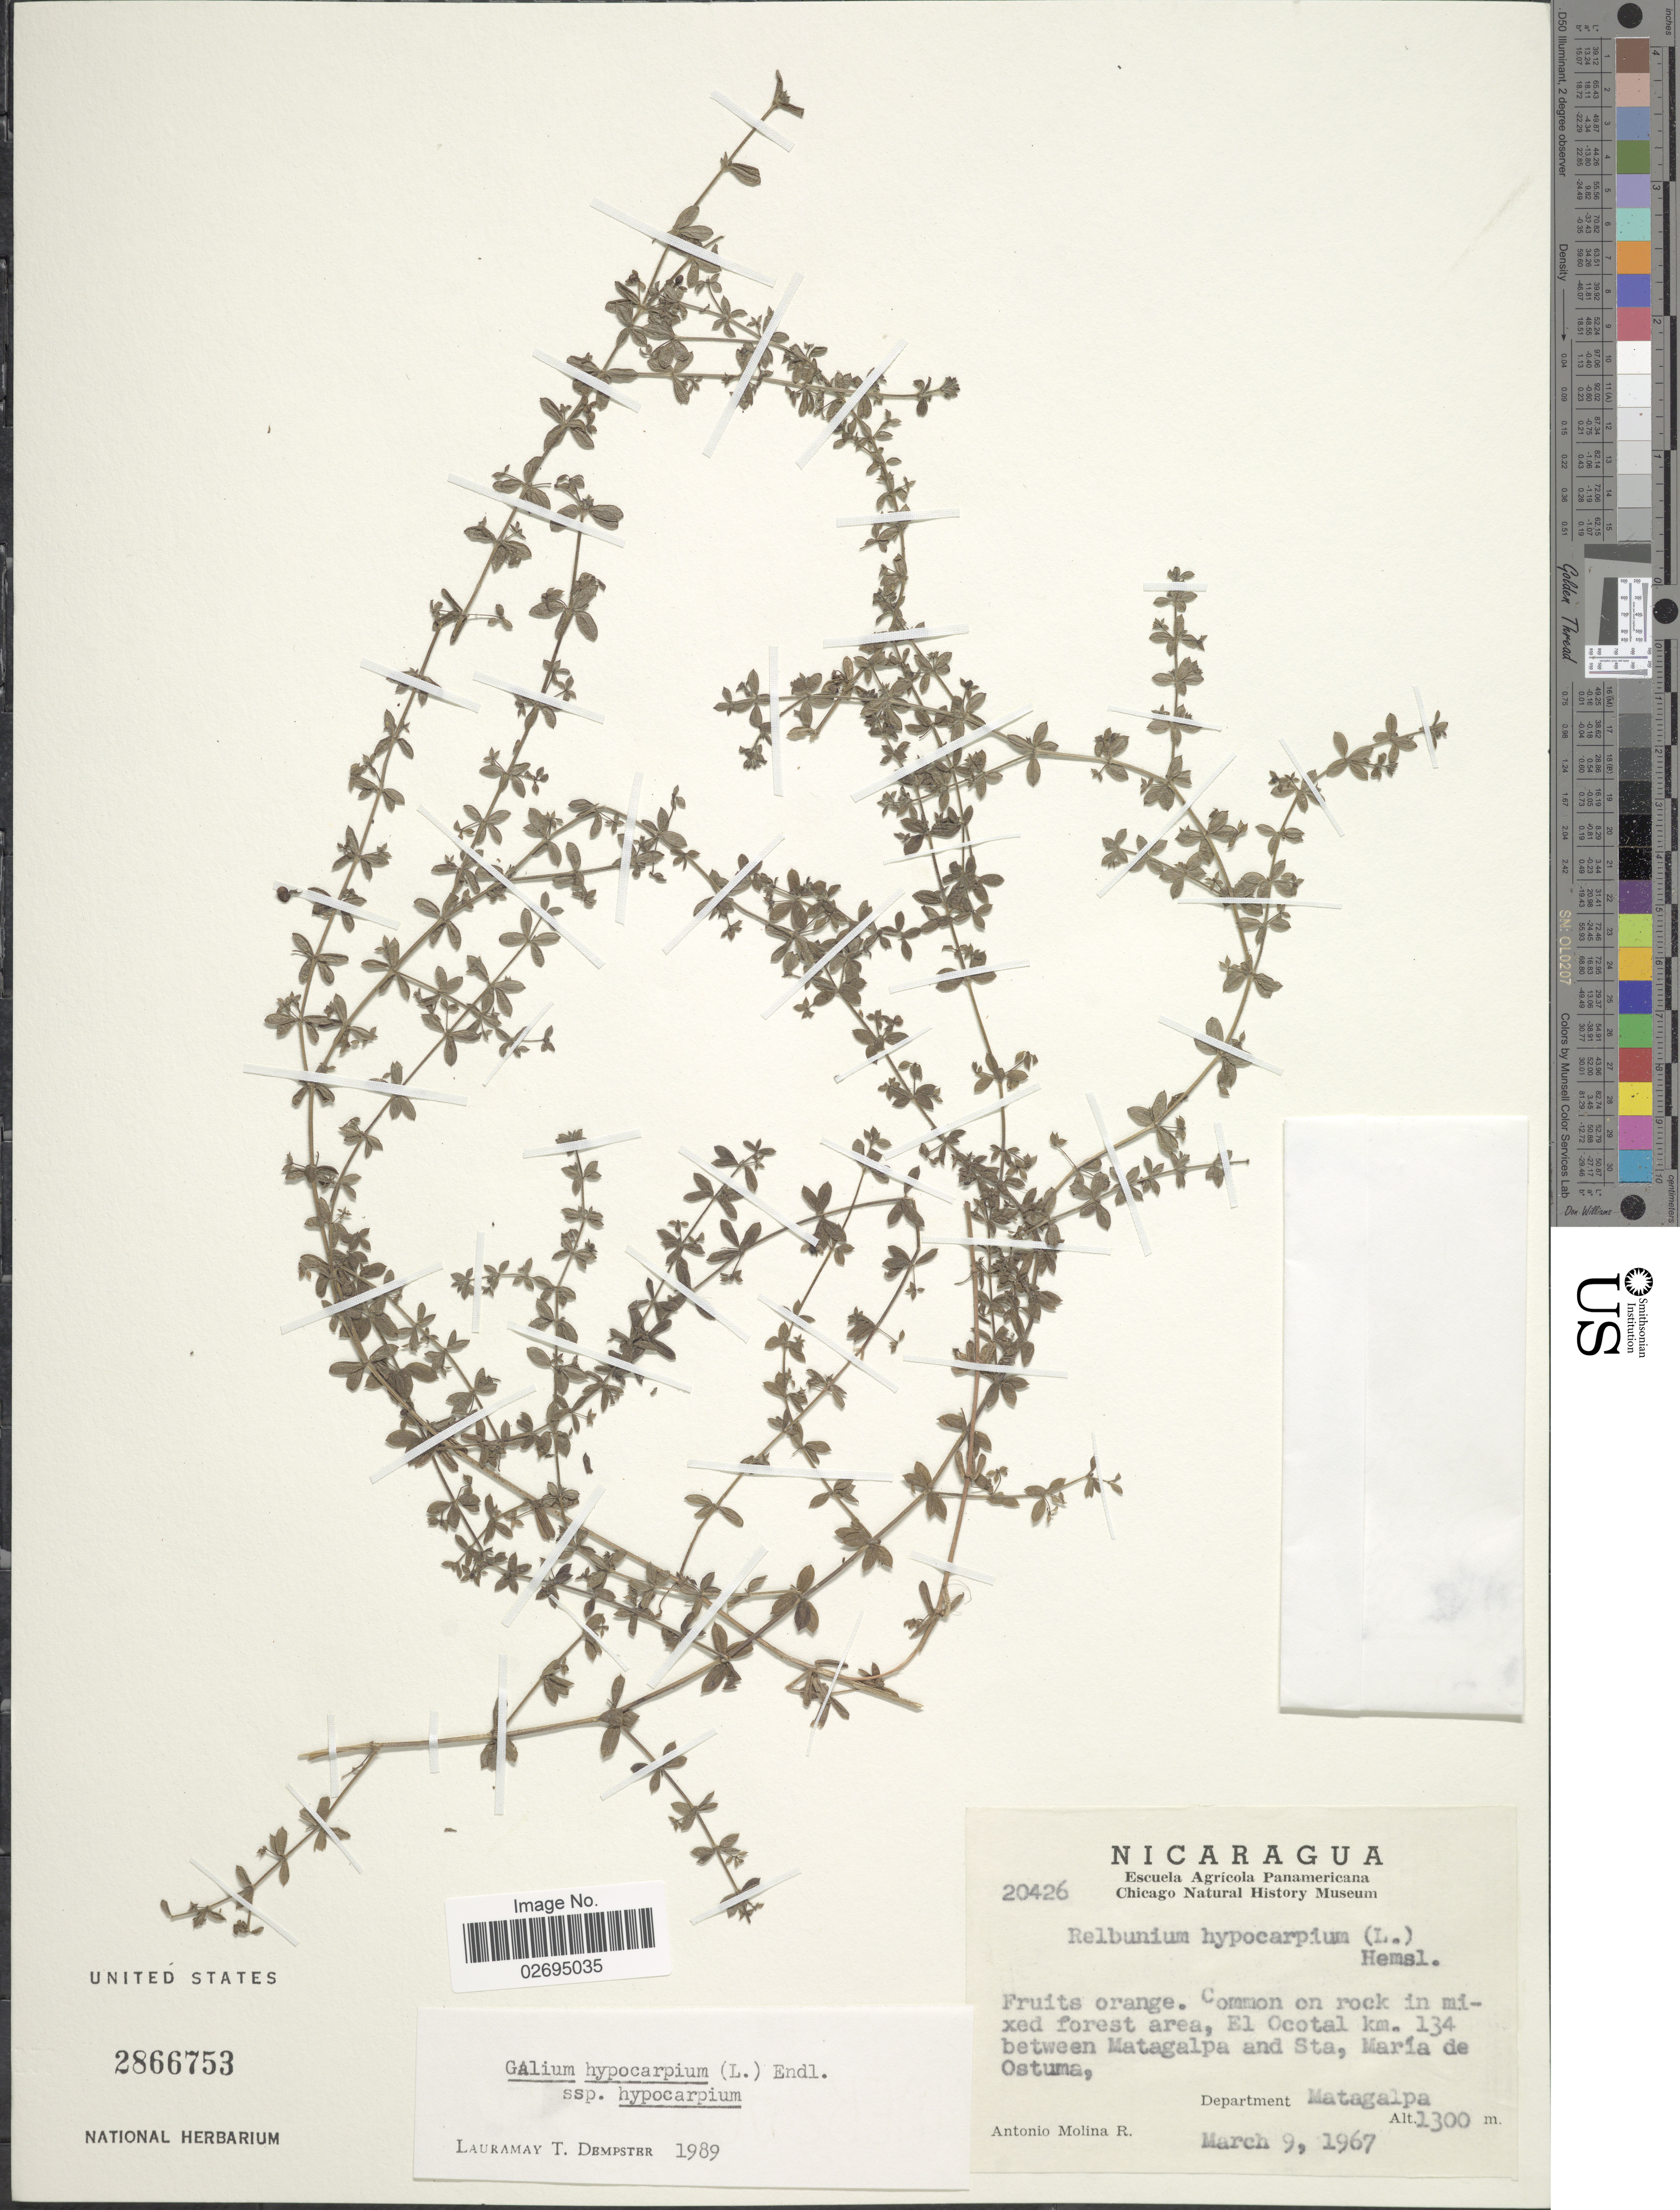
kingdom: Plantae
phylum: Tracheophyta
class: Magnoliopsida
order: Gentianales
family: Rubiaceae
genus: Galium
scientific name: Galium hypocarpium subsp. hypocarpium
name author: (L.) Endl. ex Griseb.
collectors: A. Molina R.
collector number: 20426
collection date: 1967-03-09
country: Nicaragua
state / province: Matagalpa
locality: El Ocotal km. 134 between Matagalpa and Sta, María de Ostuma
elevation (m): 1300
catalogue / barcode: US 2866753